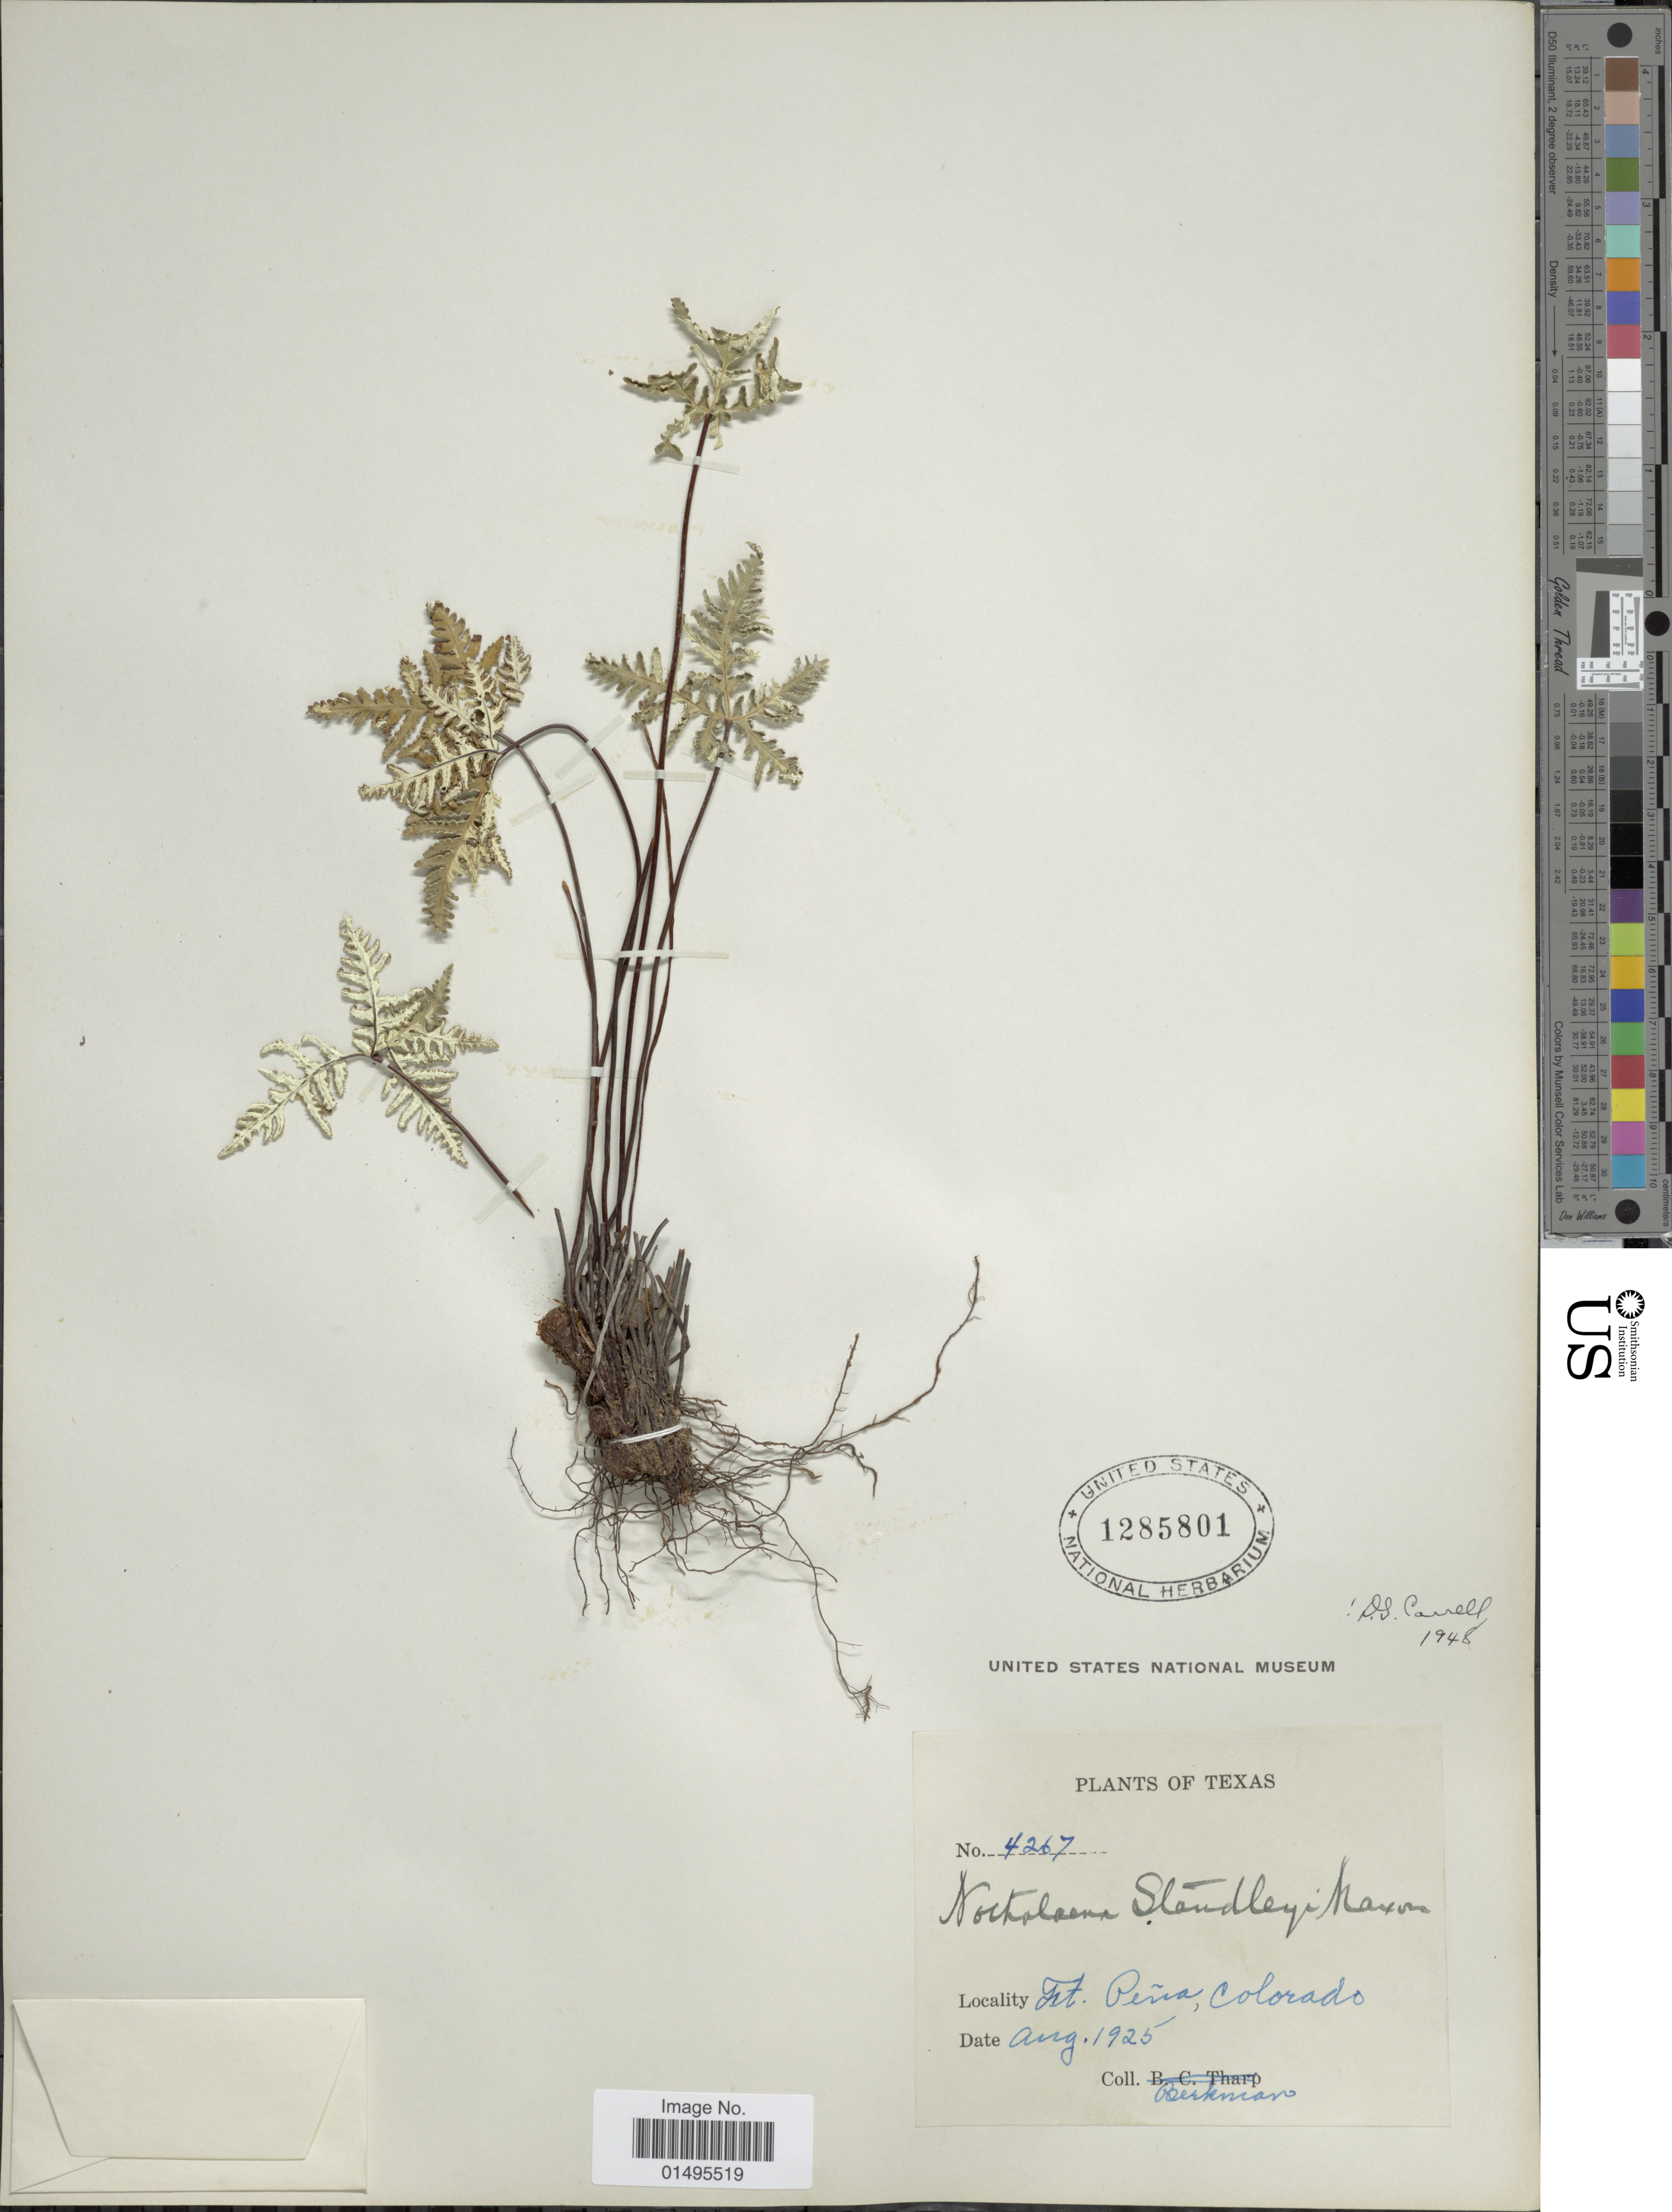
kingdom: Plantae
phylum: Tracheophyta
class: Polypodiopsida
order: Polypodiales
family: Pteridaceae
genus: Notholaena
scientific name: Notholaena standleyi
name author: Maxon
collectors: Berkman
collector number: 4267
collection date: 1925-08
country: United States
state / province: Colorado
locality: Mt. Peña, Colorado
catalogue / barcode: US 1285801